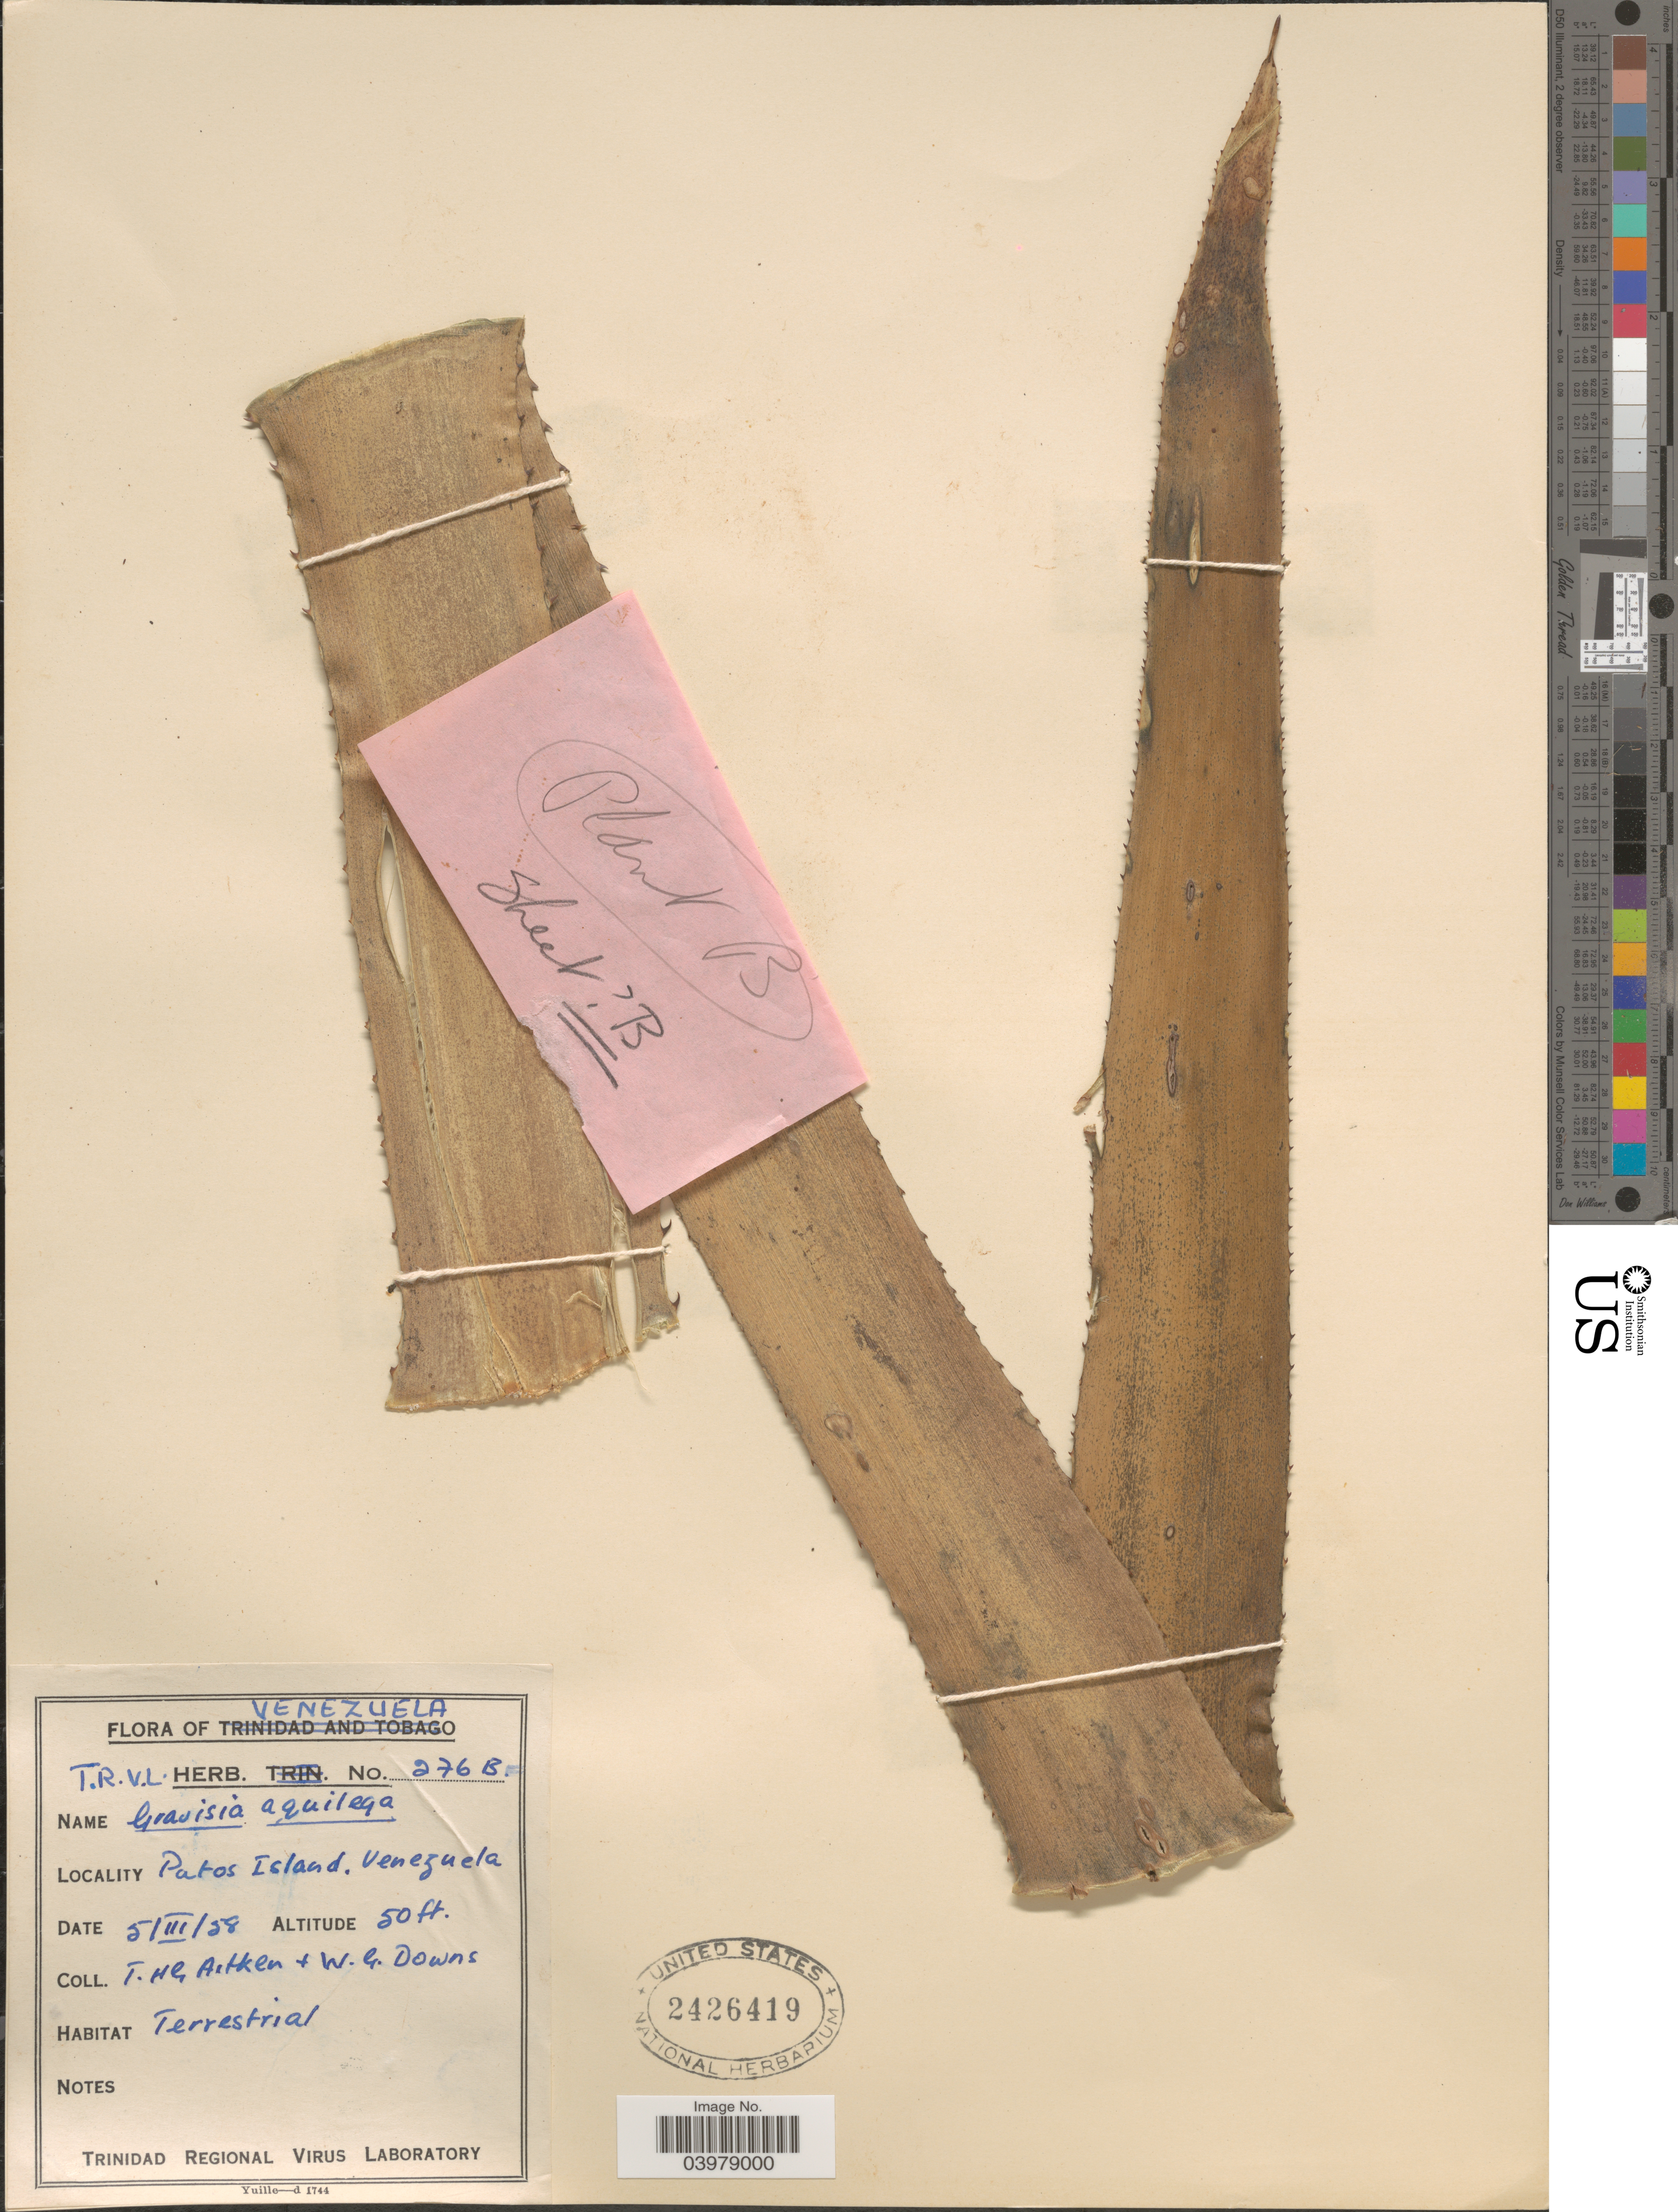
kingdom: Plantae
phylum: Tracheophyta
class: Liliopsida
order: Poales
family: Bromeliaceae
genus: Aechmea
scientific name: Aechmea aquilega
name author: (Salisb.) Griseb.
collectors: T. Aitken & W. G. Downs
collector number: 376B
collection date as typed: Transcribed d/m/y: 5/3/58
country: Venezuela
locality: Patos Island.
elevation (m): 15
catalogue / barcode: US 2426419